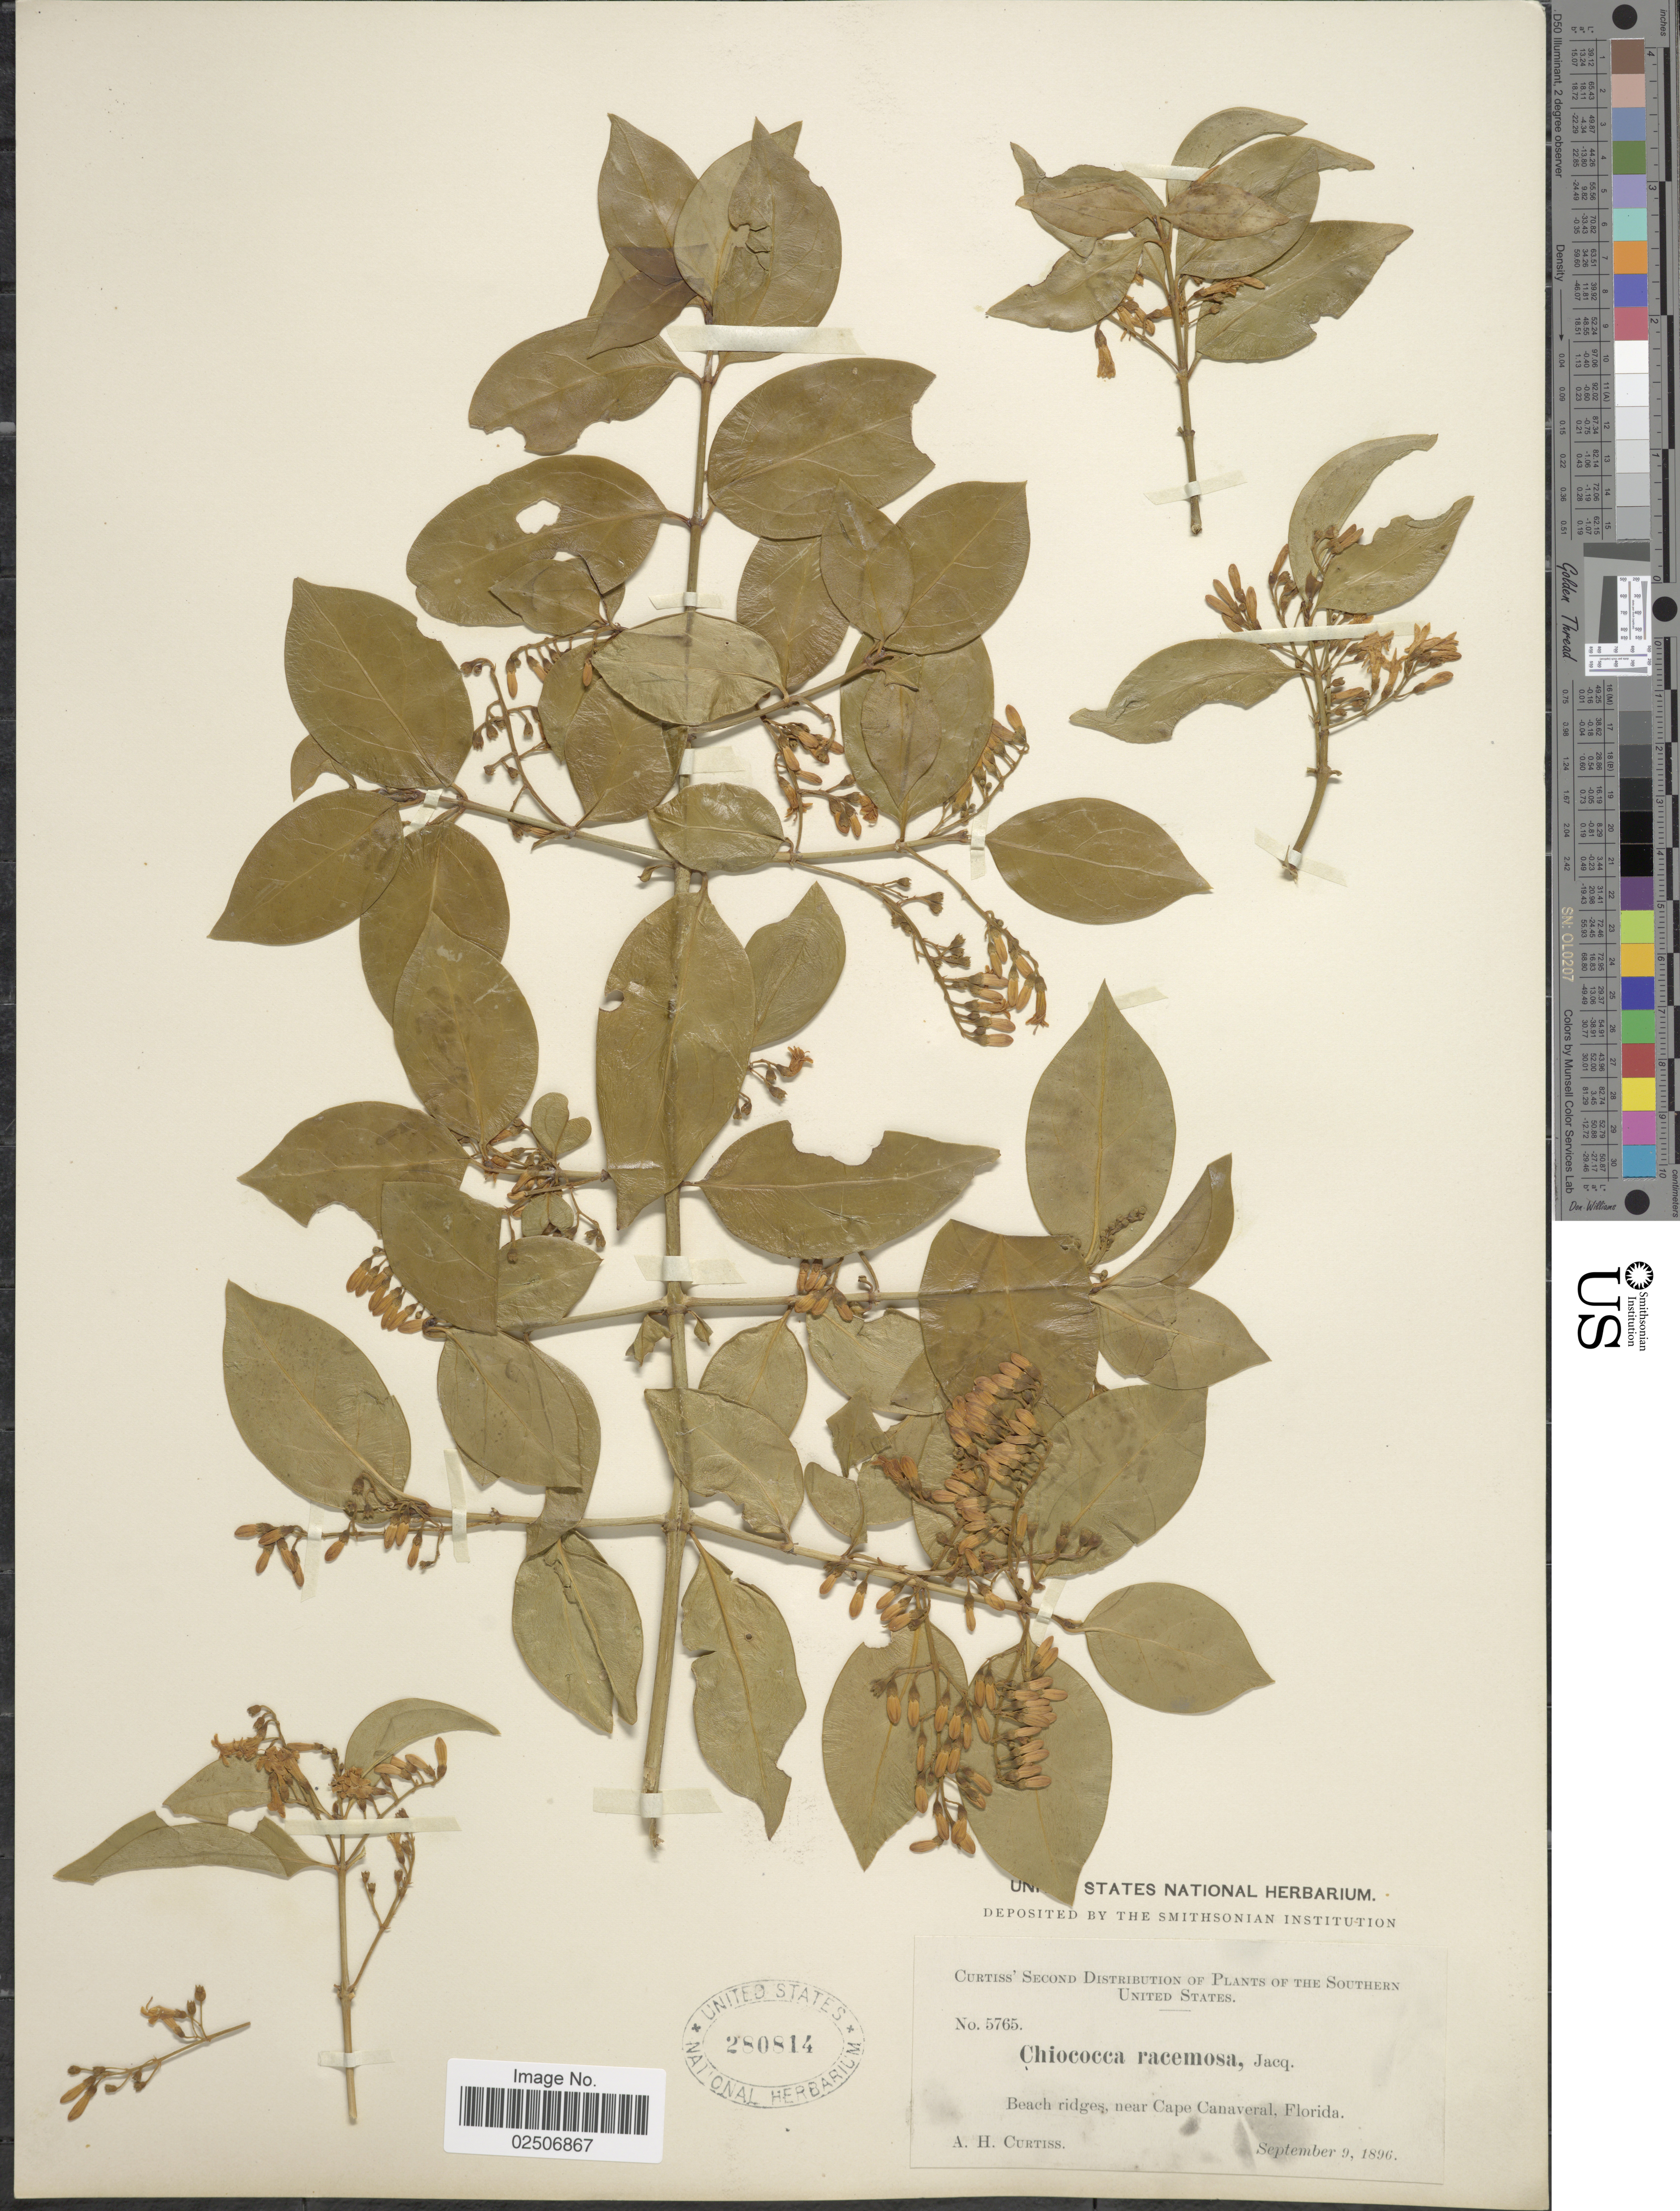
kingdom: Plantae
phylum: Tracheophyta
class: Magnoliopsida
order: Gentianales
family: Rubiaceae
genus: Chiococca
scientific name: Chiococca alba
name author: (L.) Hitchc.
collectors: A. H. Curtiss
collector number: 5765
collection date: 1896-09-09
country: United States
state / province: Florida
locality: Southern United States, beach ridges, near Capa Canaveral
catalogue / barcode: US 280814